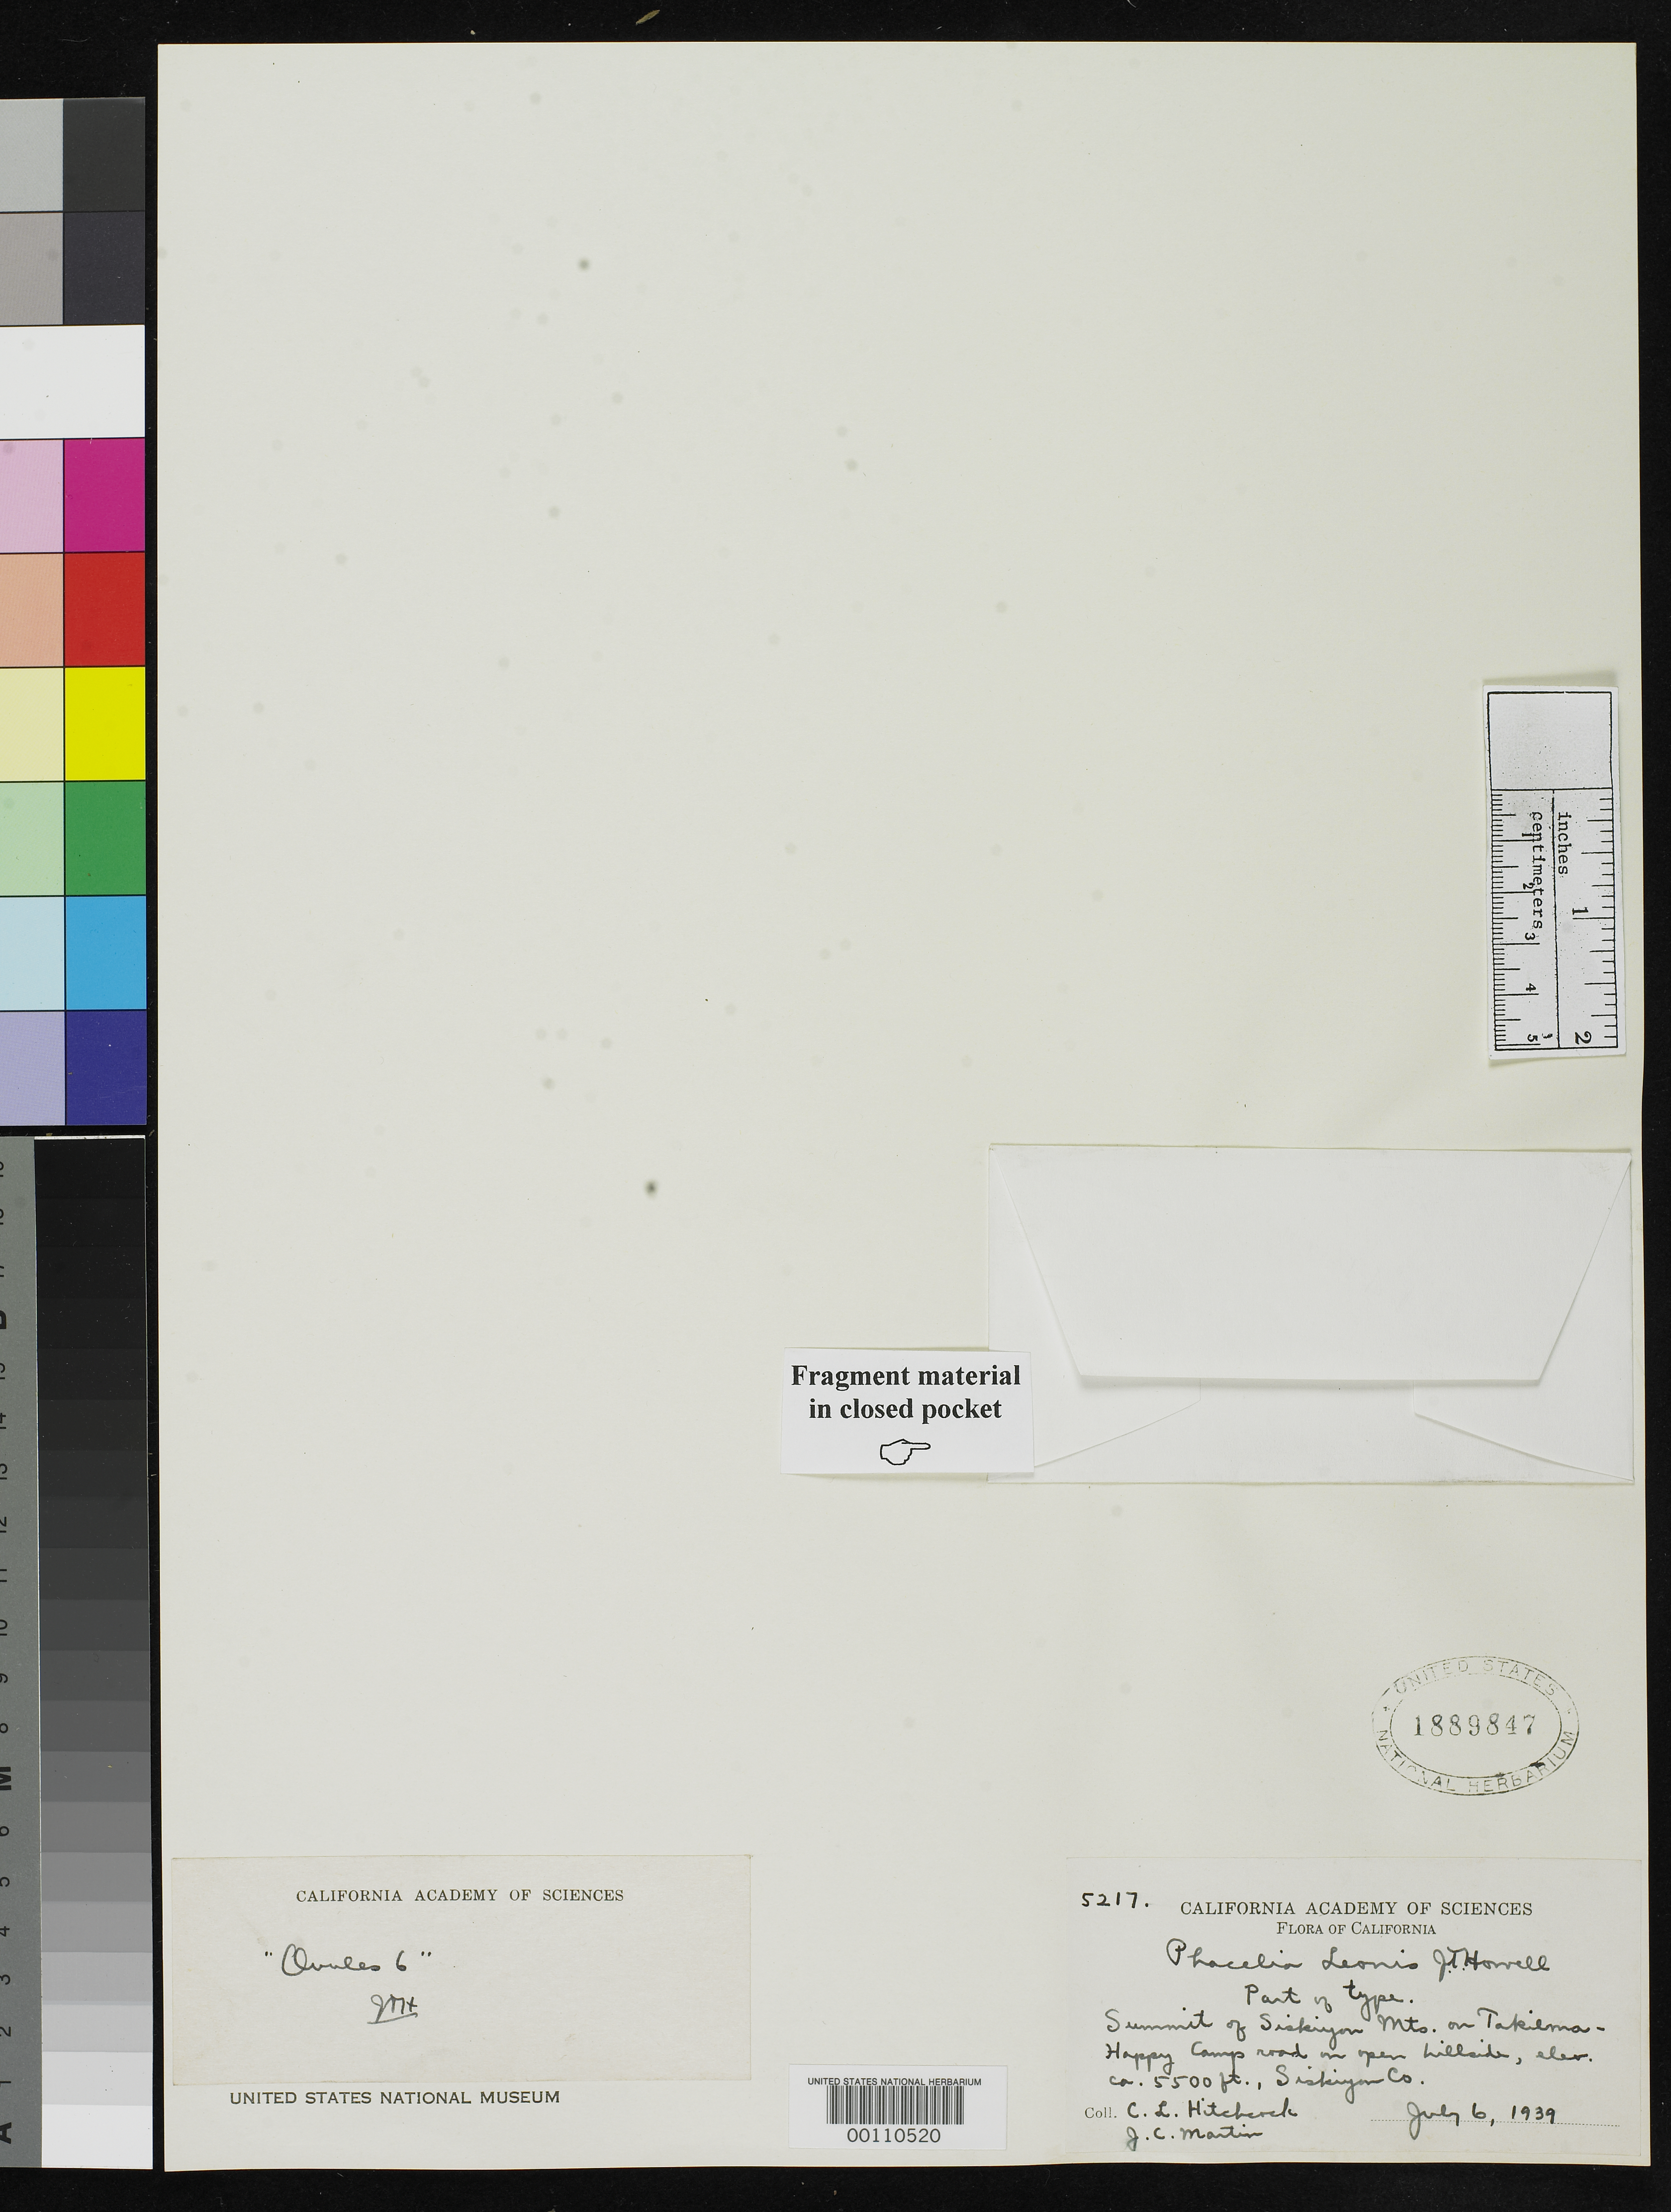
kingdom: Plantae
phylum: Tracheophyta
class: Magnoliopsida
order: Boraginales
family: Hydrophyllaceae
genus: Phacelia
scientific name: Phacelia leonis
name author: J.T. Howell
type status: Isotype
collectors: A. S. Hitchcock & J. C. Martin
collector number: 5217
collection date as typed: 06 Jul 1939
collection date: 1939-07-06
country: United States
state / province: California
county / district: Siskiyou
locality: Siskiyou Mountains, Takilma-happy camp road.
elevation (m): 1676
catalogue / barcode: US 1889847